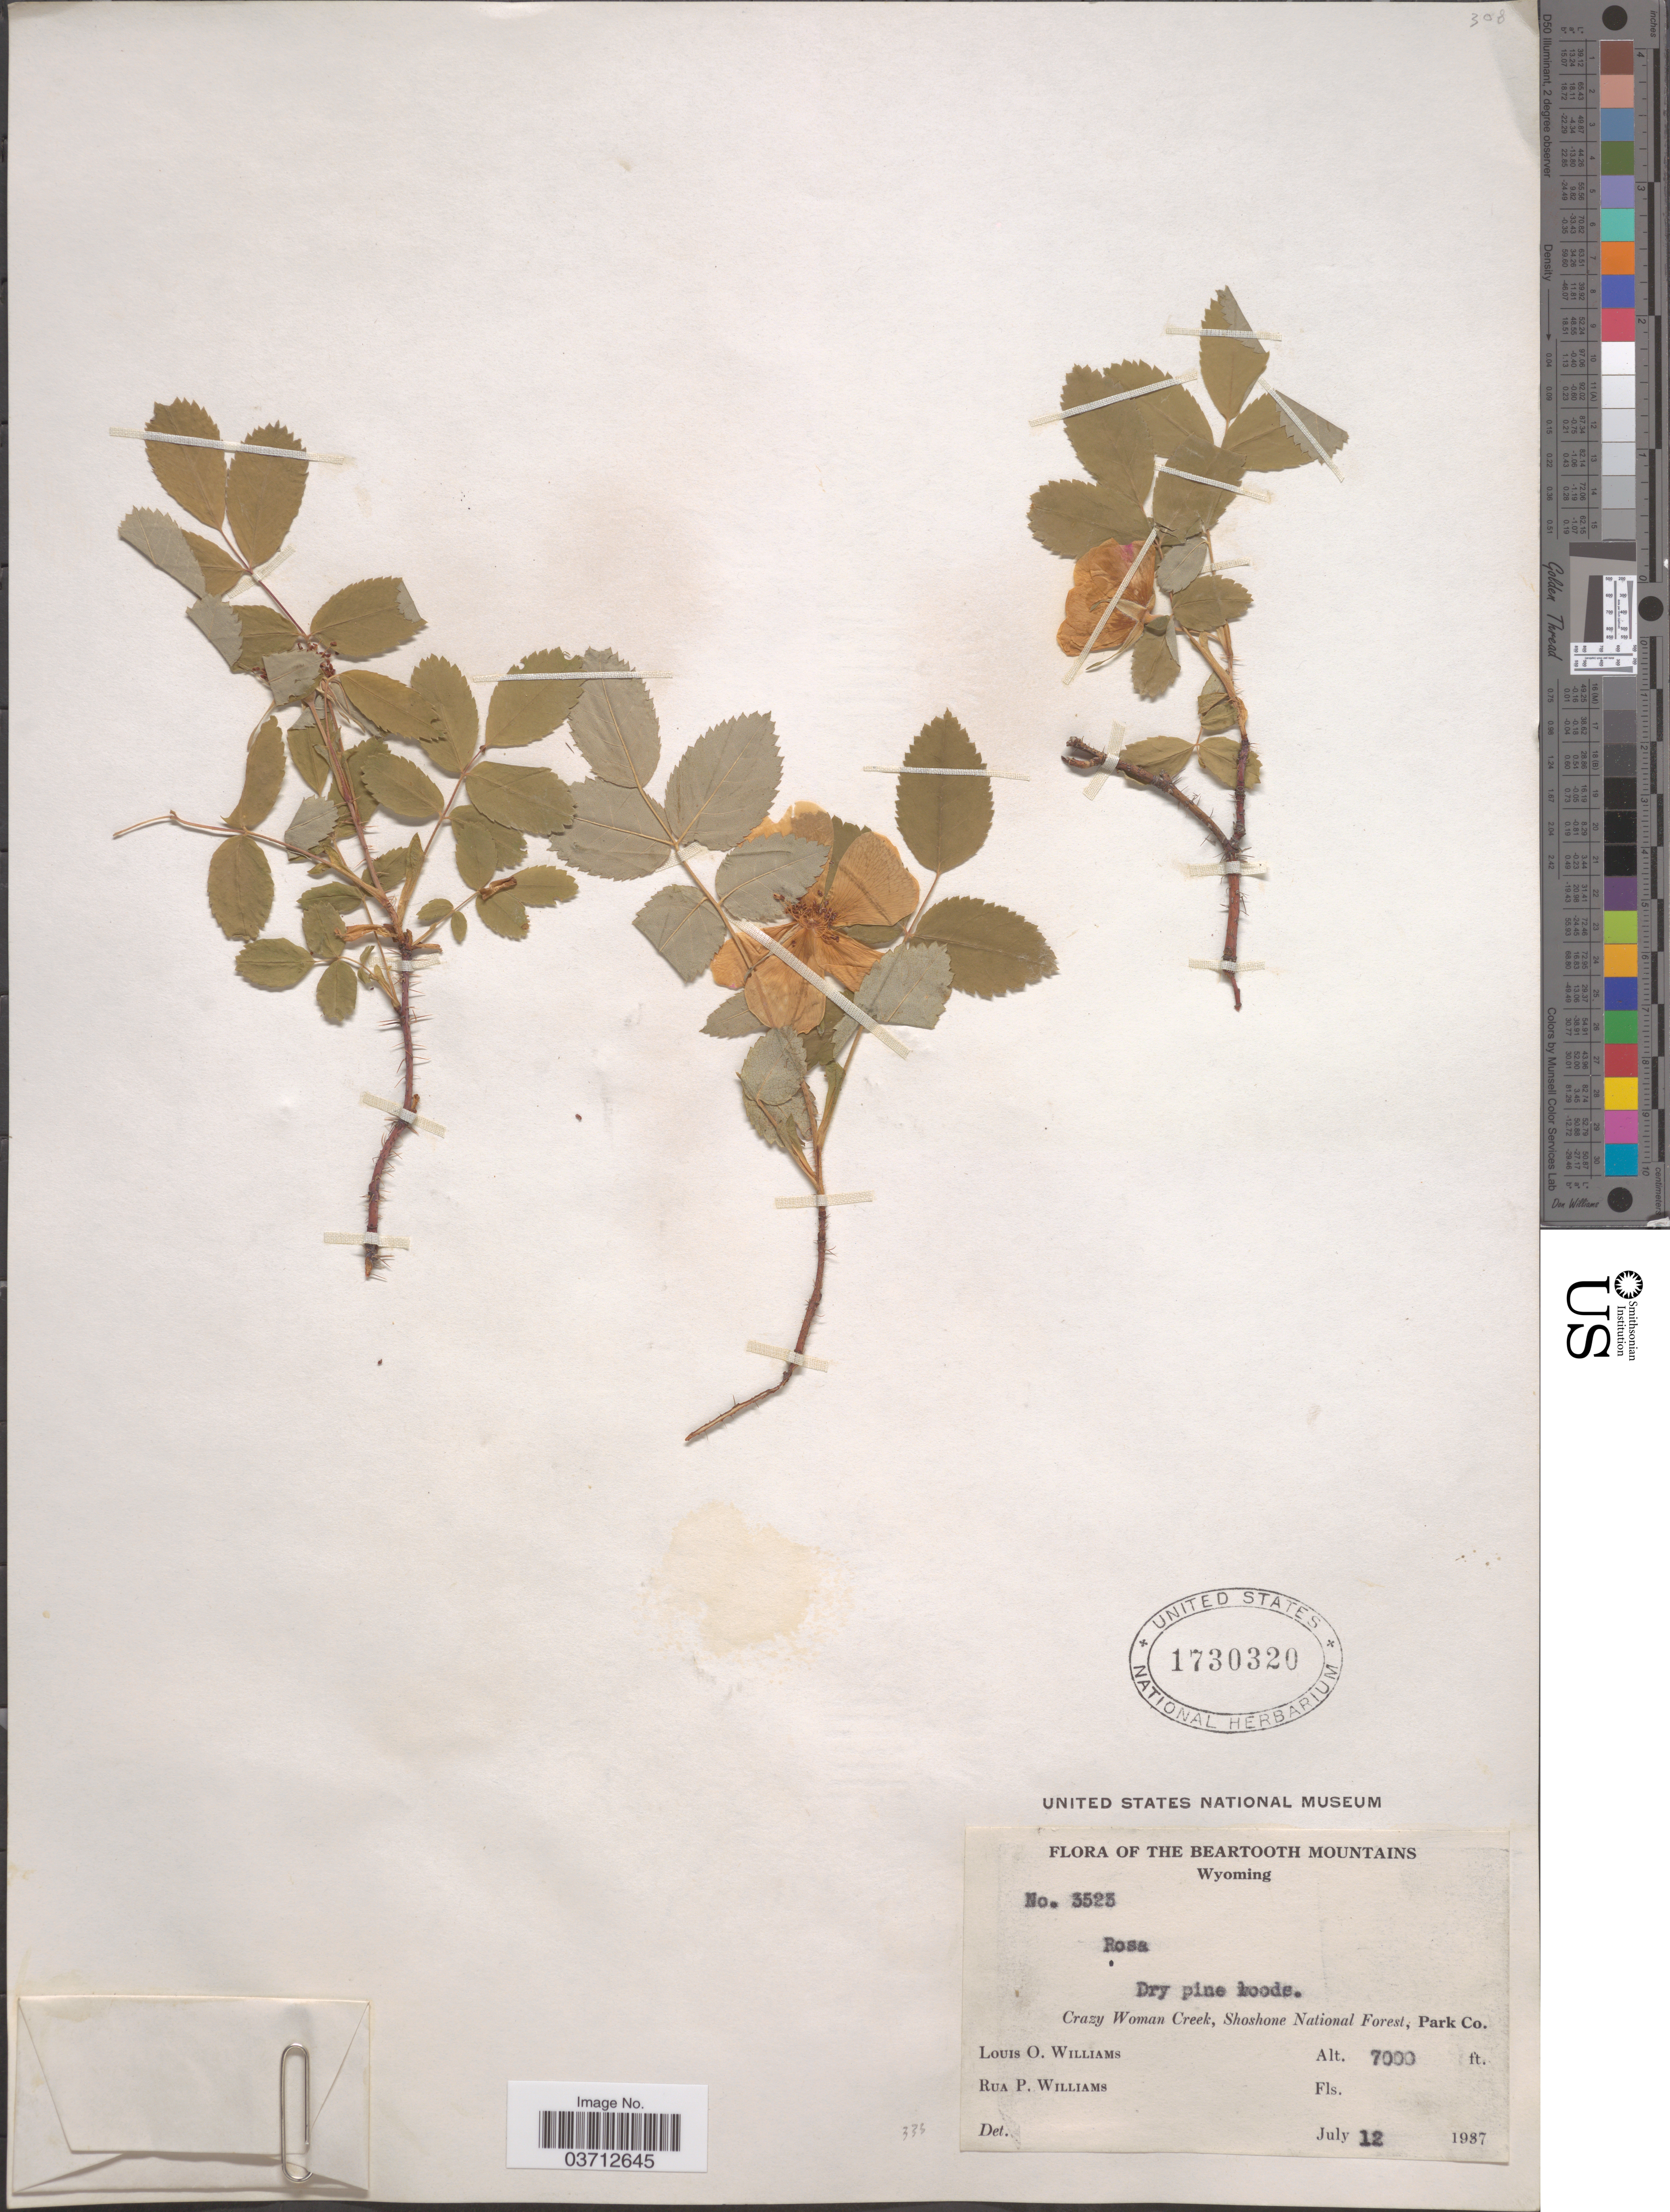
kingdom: Plantae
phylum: Tracheophyta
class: Magnoliopsida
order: Rosales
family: Rosaceae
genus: Rosa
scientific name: Rosa sp.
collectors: L. O. Williams & R. P. Williams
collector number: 3523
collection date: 1937-07-12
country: United States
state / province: Wyoming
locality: The Beartooth Mountains. Crazy Woman Creek, Shoshone National Forest, Park Co.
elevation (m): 2134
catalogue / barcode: US 1730320